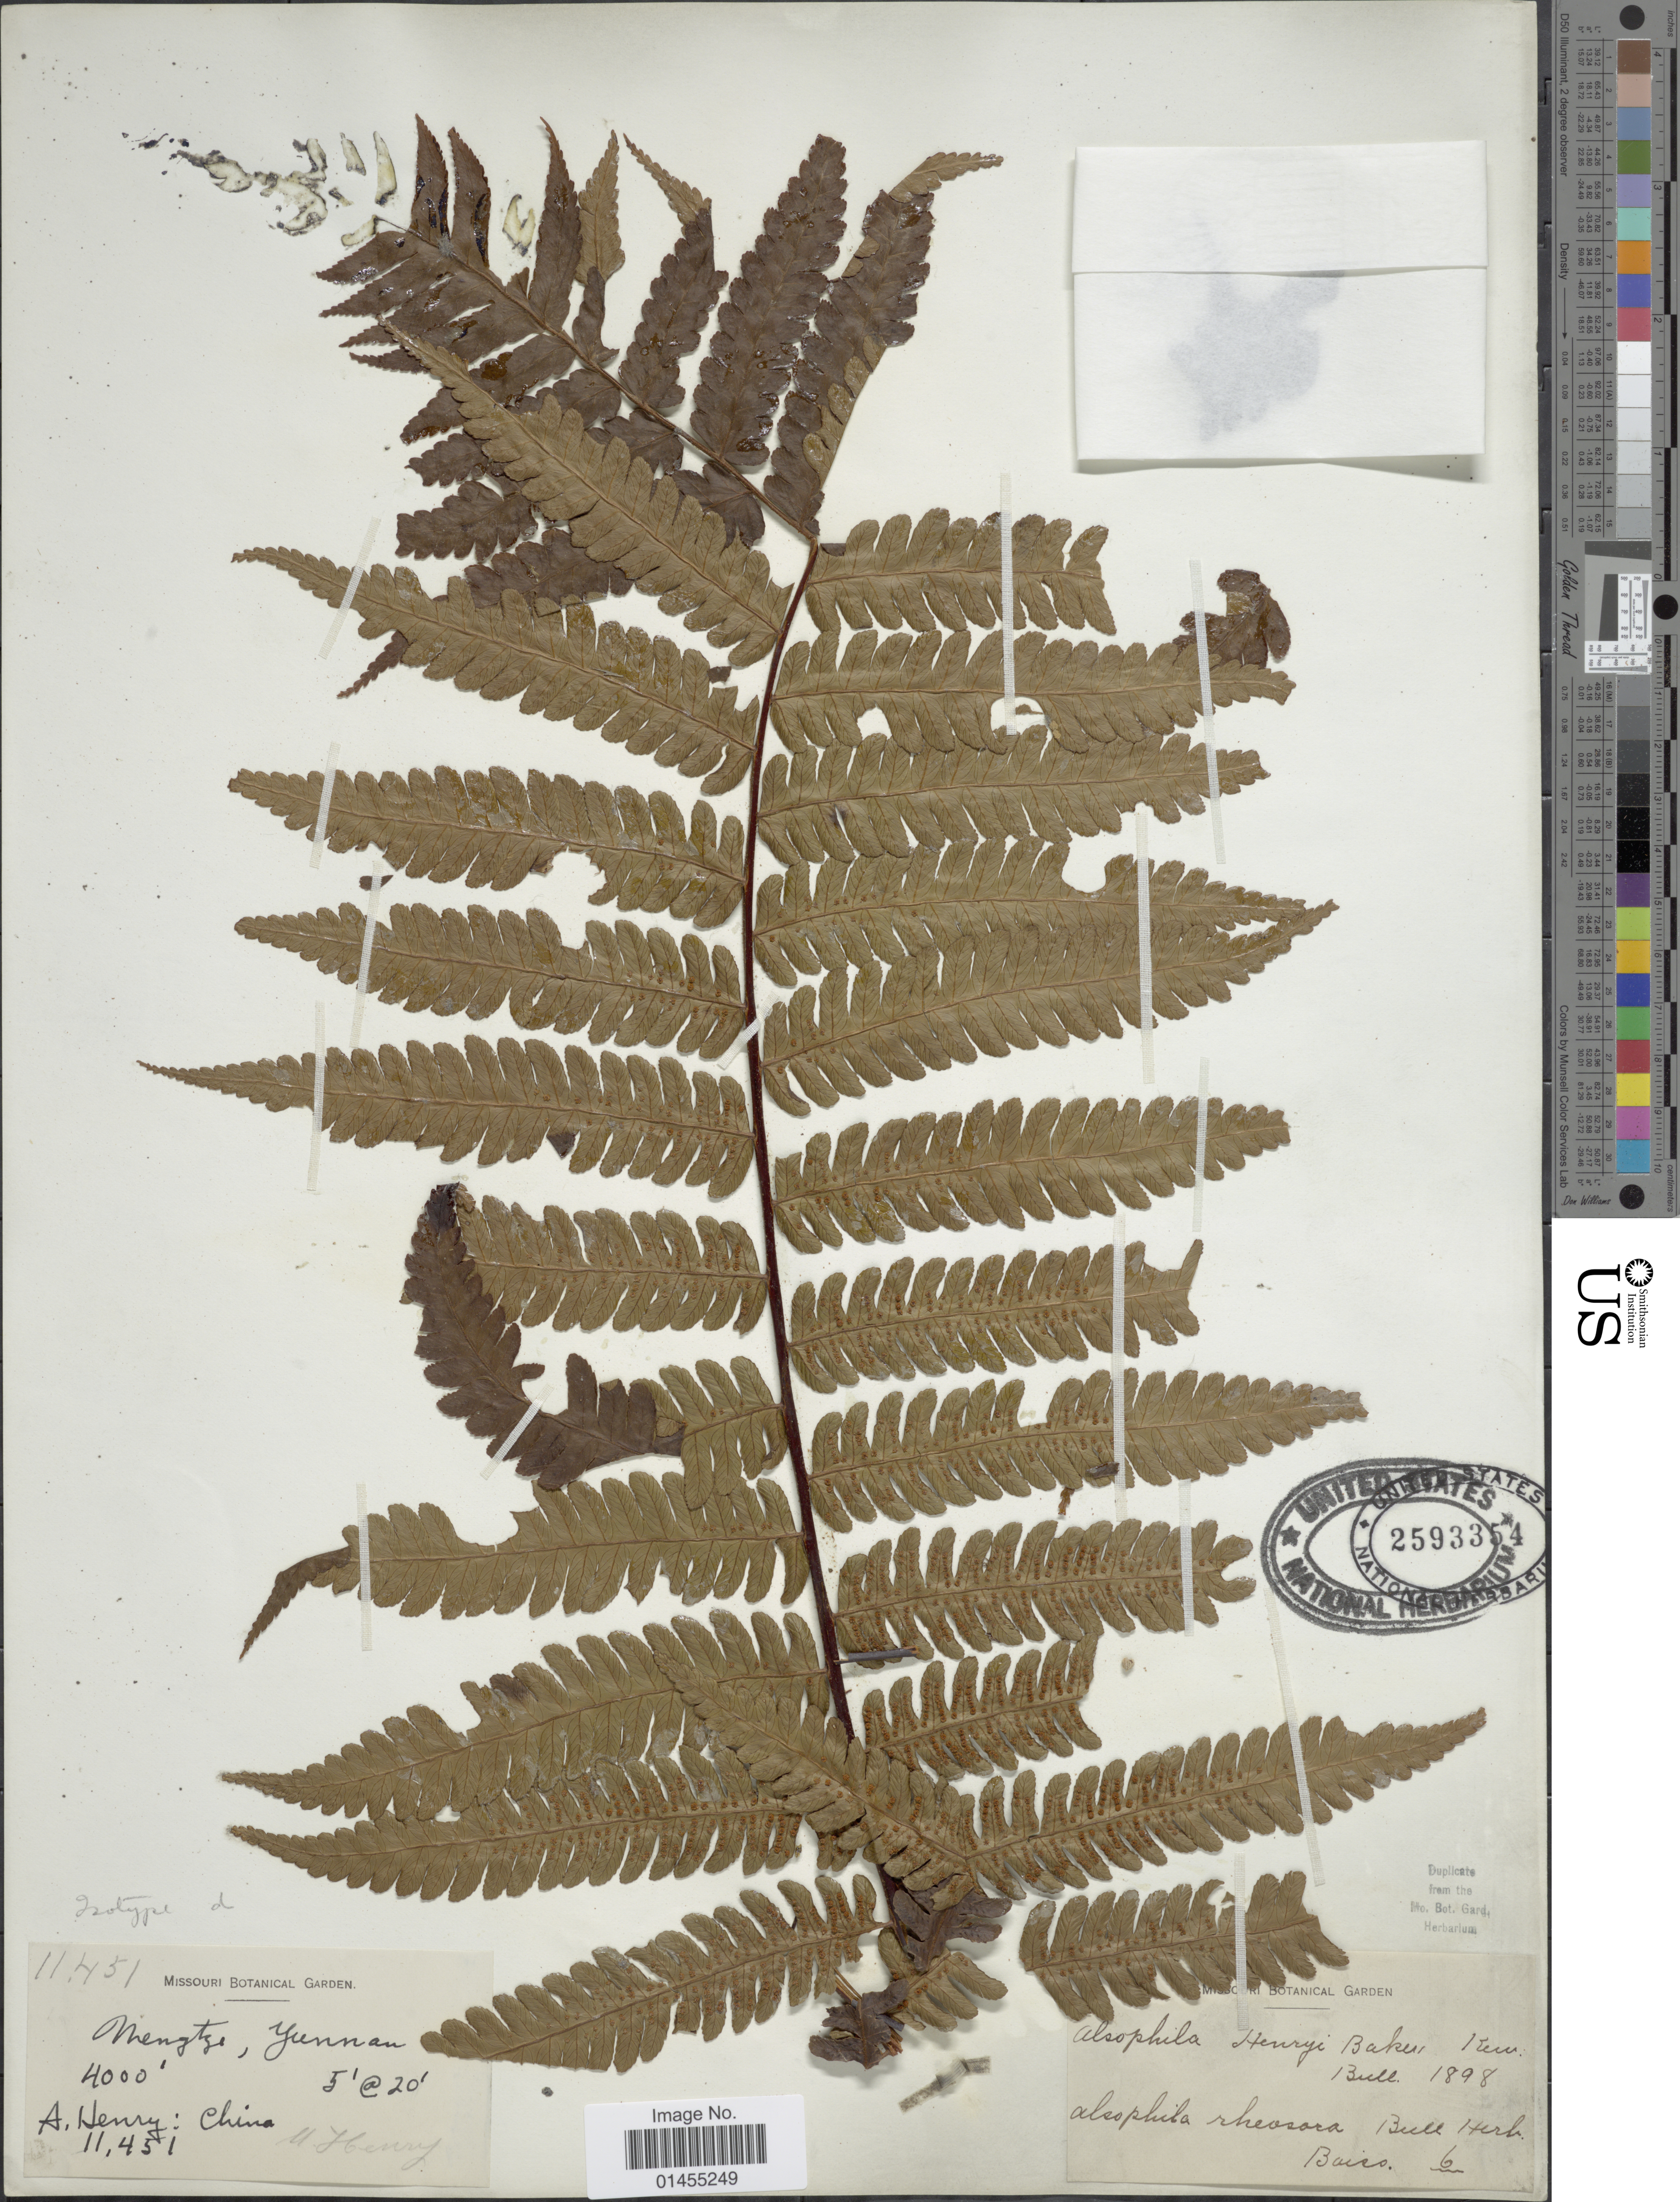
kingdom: Plantae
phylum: Tracheophyta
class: Polypodiopsida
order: Cyatheales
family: Cyatheaceae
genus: Alsophila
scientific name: Alsophila henryi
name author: Baker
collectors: A. Henry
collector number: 1145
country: China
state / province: Yunnan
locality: Mengtze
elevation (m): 1219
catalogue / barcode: US 2593354